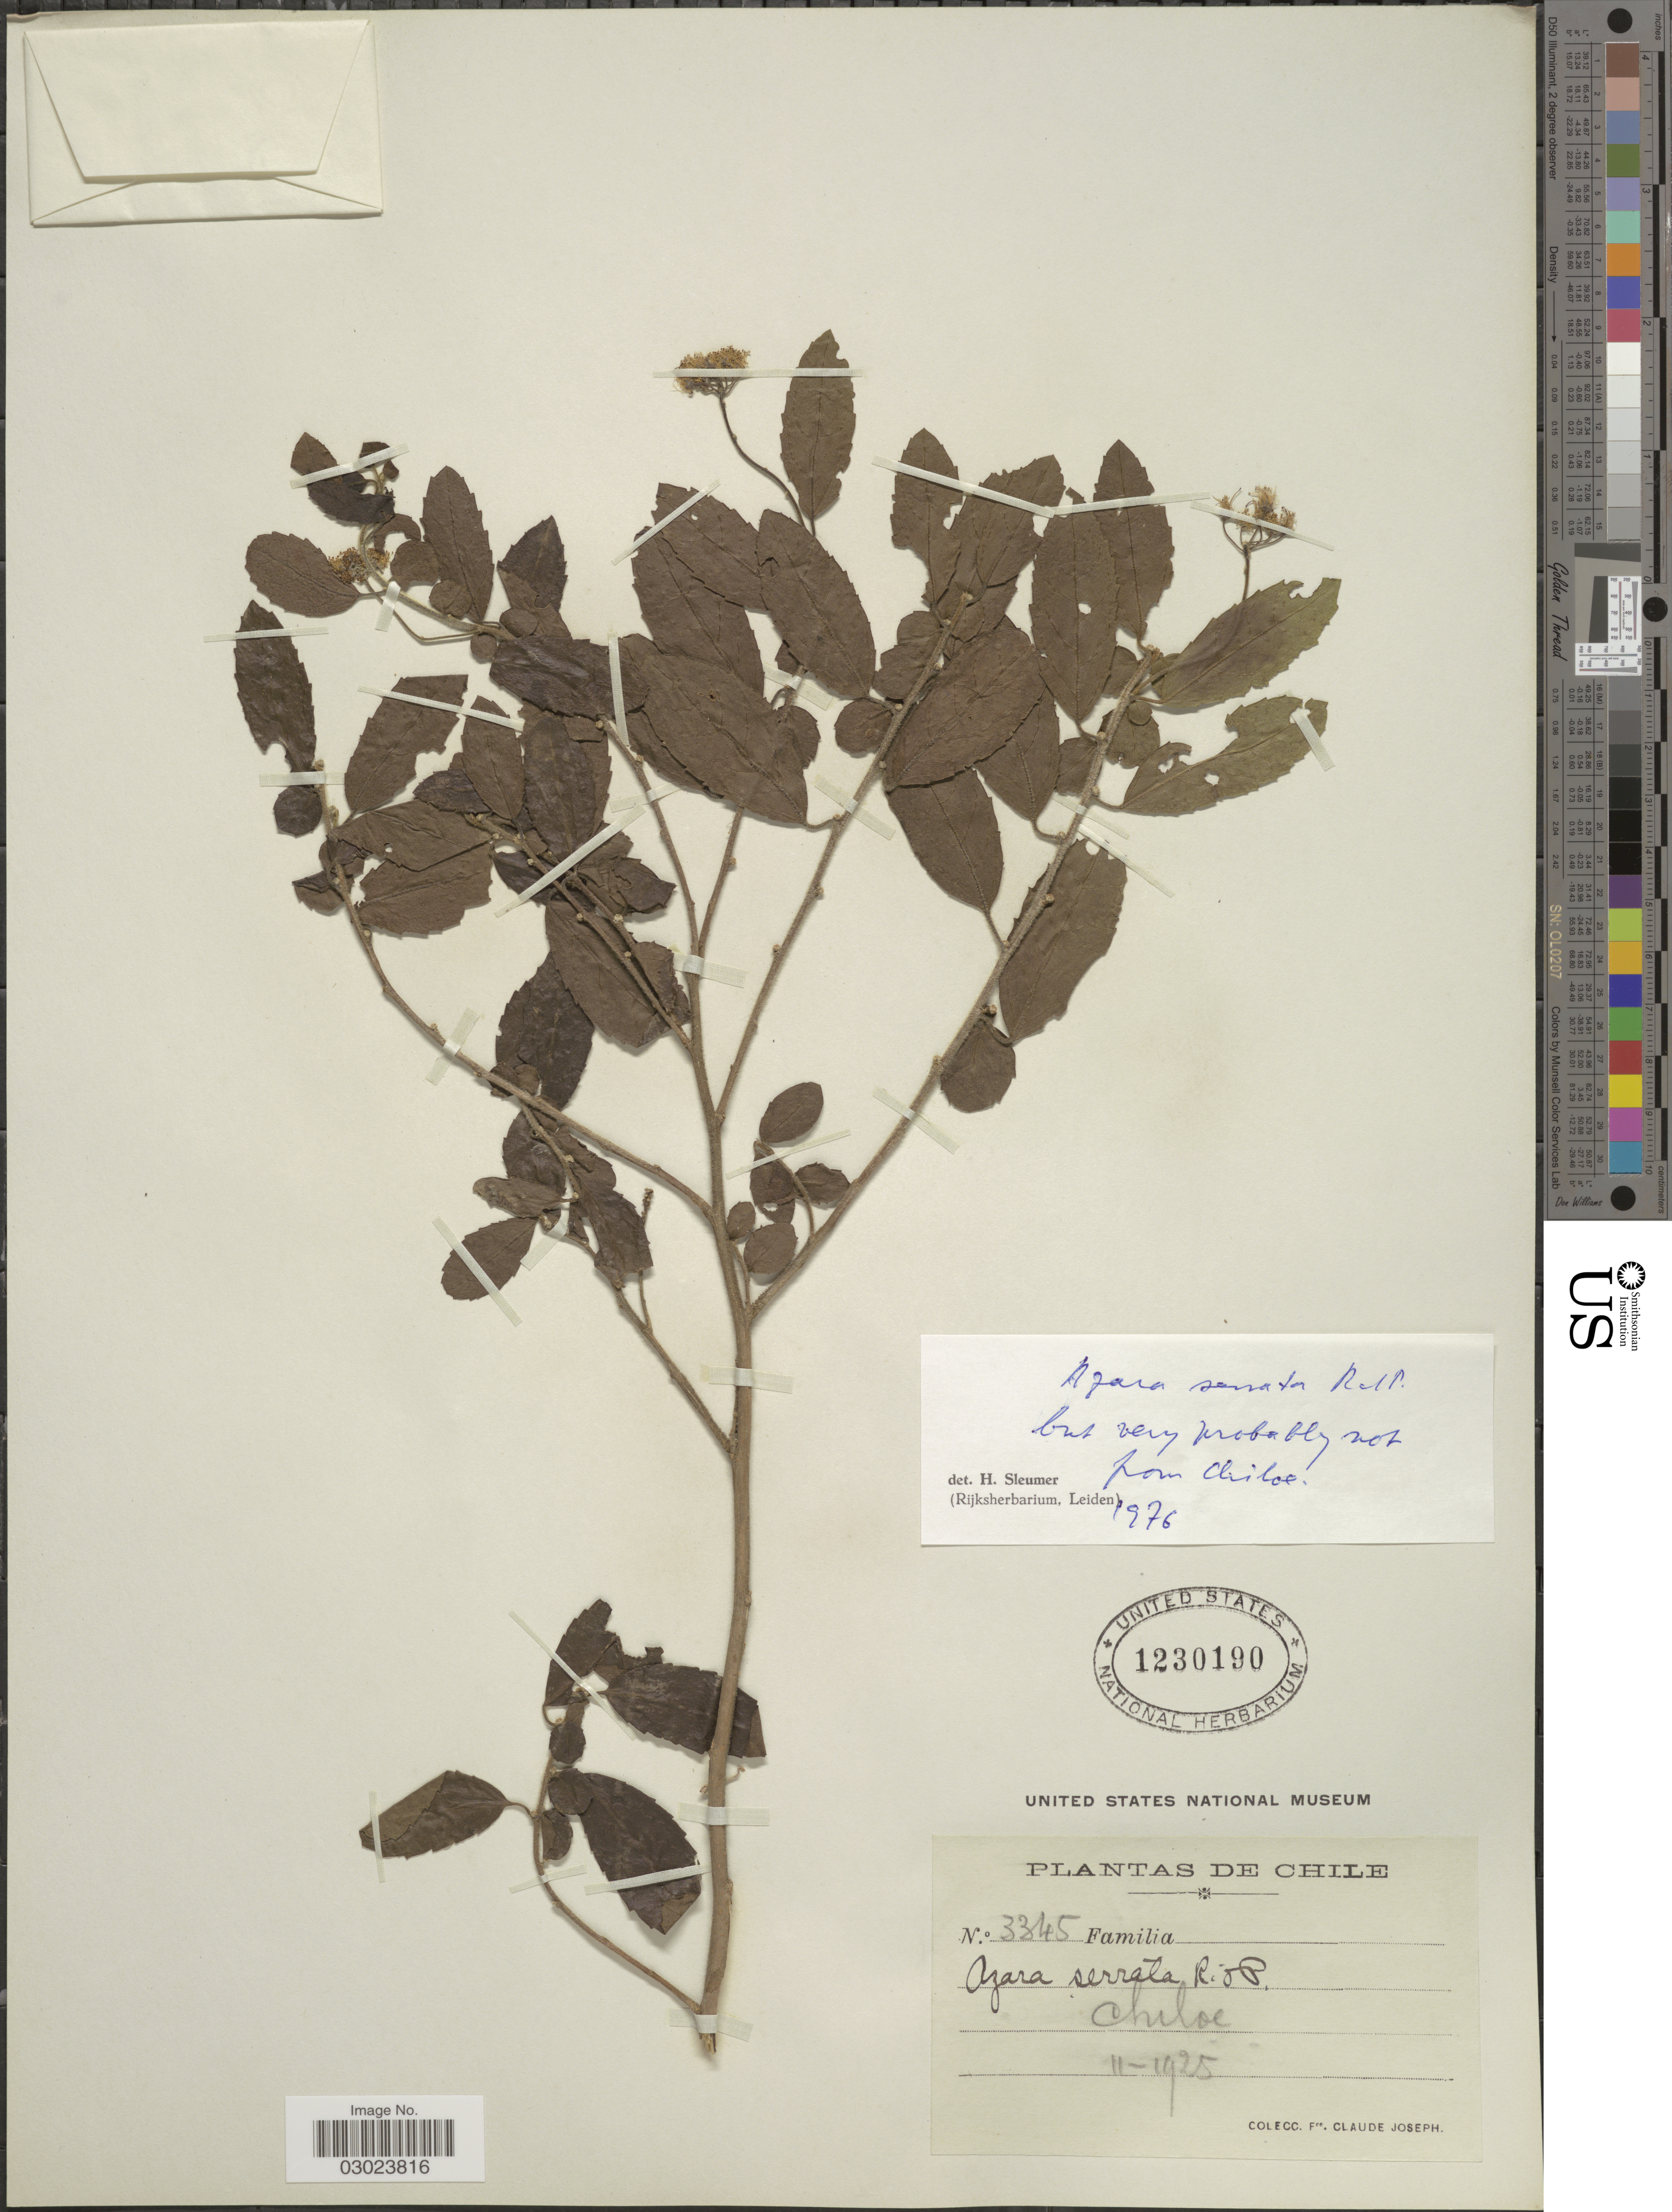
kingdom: Plantae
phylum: Tracheophyta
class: Magnoliopsida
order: Malpighiales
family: Salicaceae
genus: Azara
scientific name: Azara serrata var. serrata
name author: Ruiz & Pav.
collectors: Bro. Claude-Joseph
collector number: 3345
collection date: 1925-11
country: Chile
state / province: Arica y Parinacota (XV)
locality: Chiloe.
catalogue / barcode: US 1230190